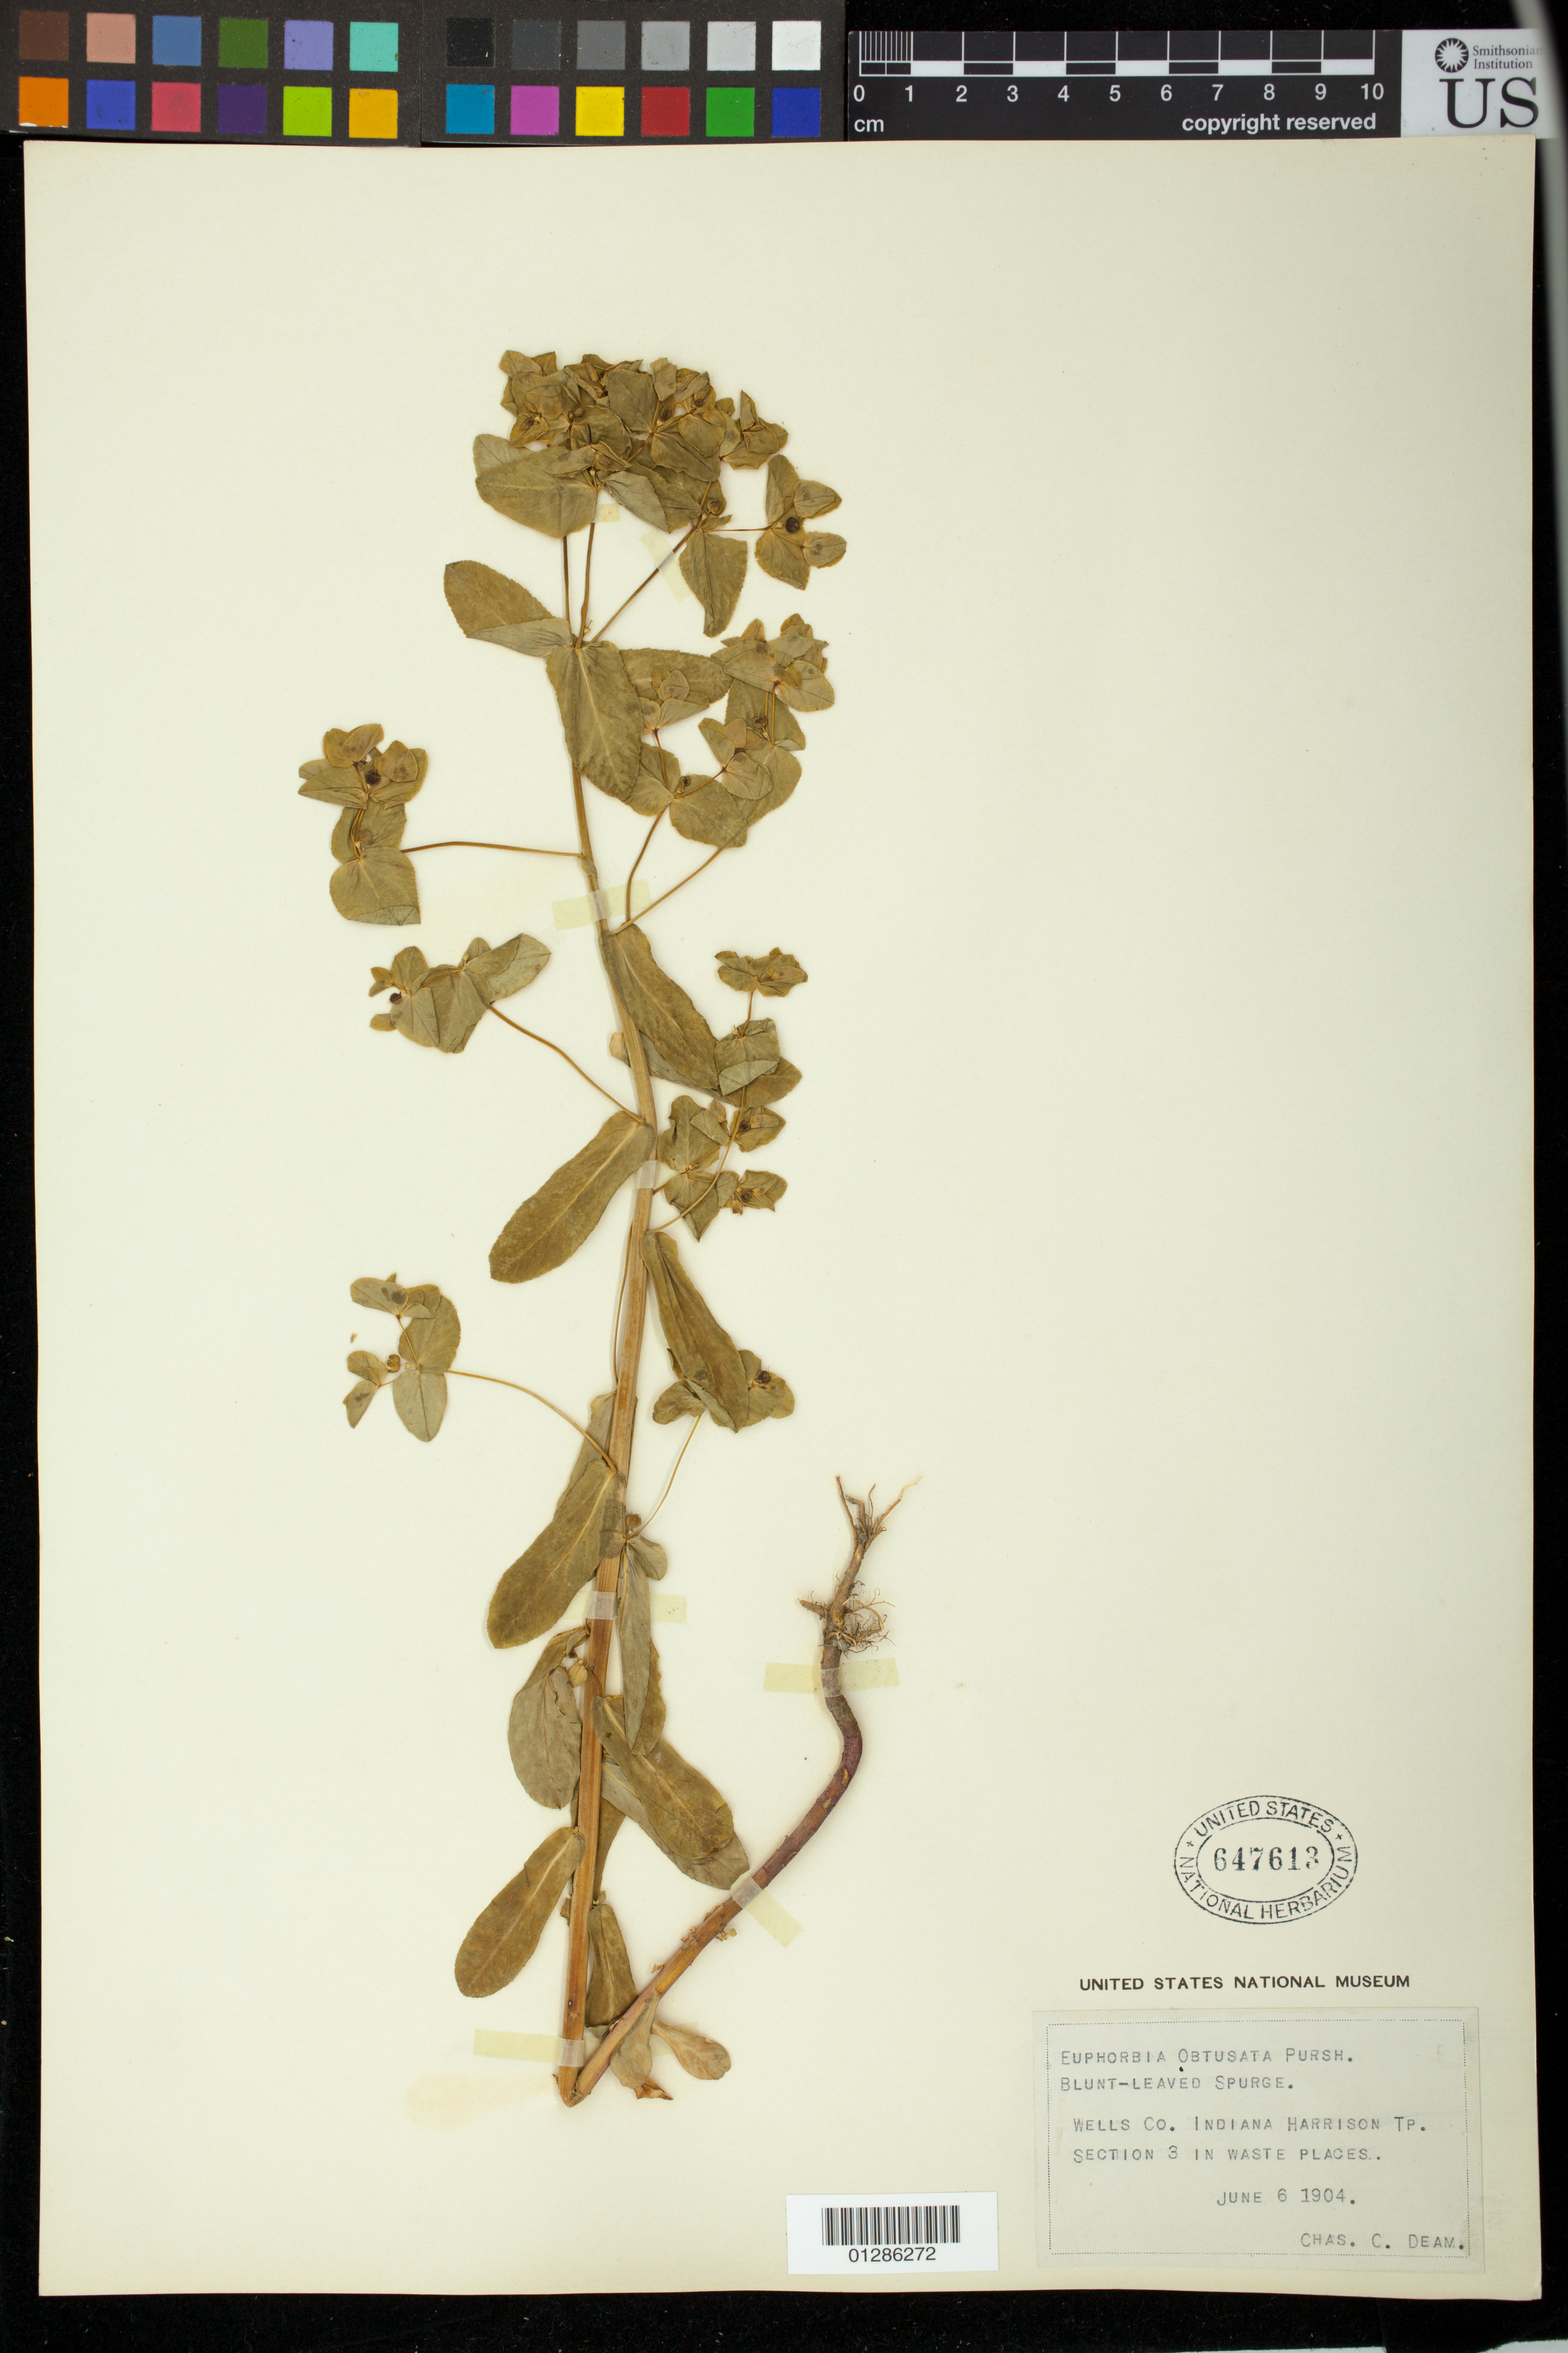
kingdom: Plantae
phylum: Tracheophyta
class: Magnoliopsida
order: Malpighiales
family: Euphorbiaceae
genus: Euphorbia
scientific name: Euphorbia spathulata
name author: Lam.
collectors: C. C. Deam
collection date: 1904-06-06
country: United States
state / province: Indiana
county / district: Wells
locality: Harrison Township, section 3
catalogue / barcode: US 647613